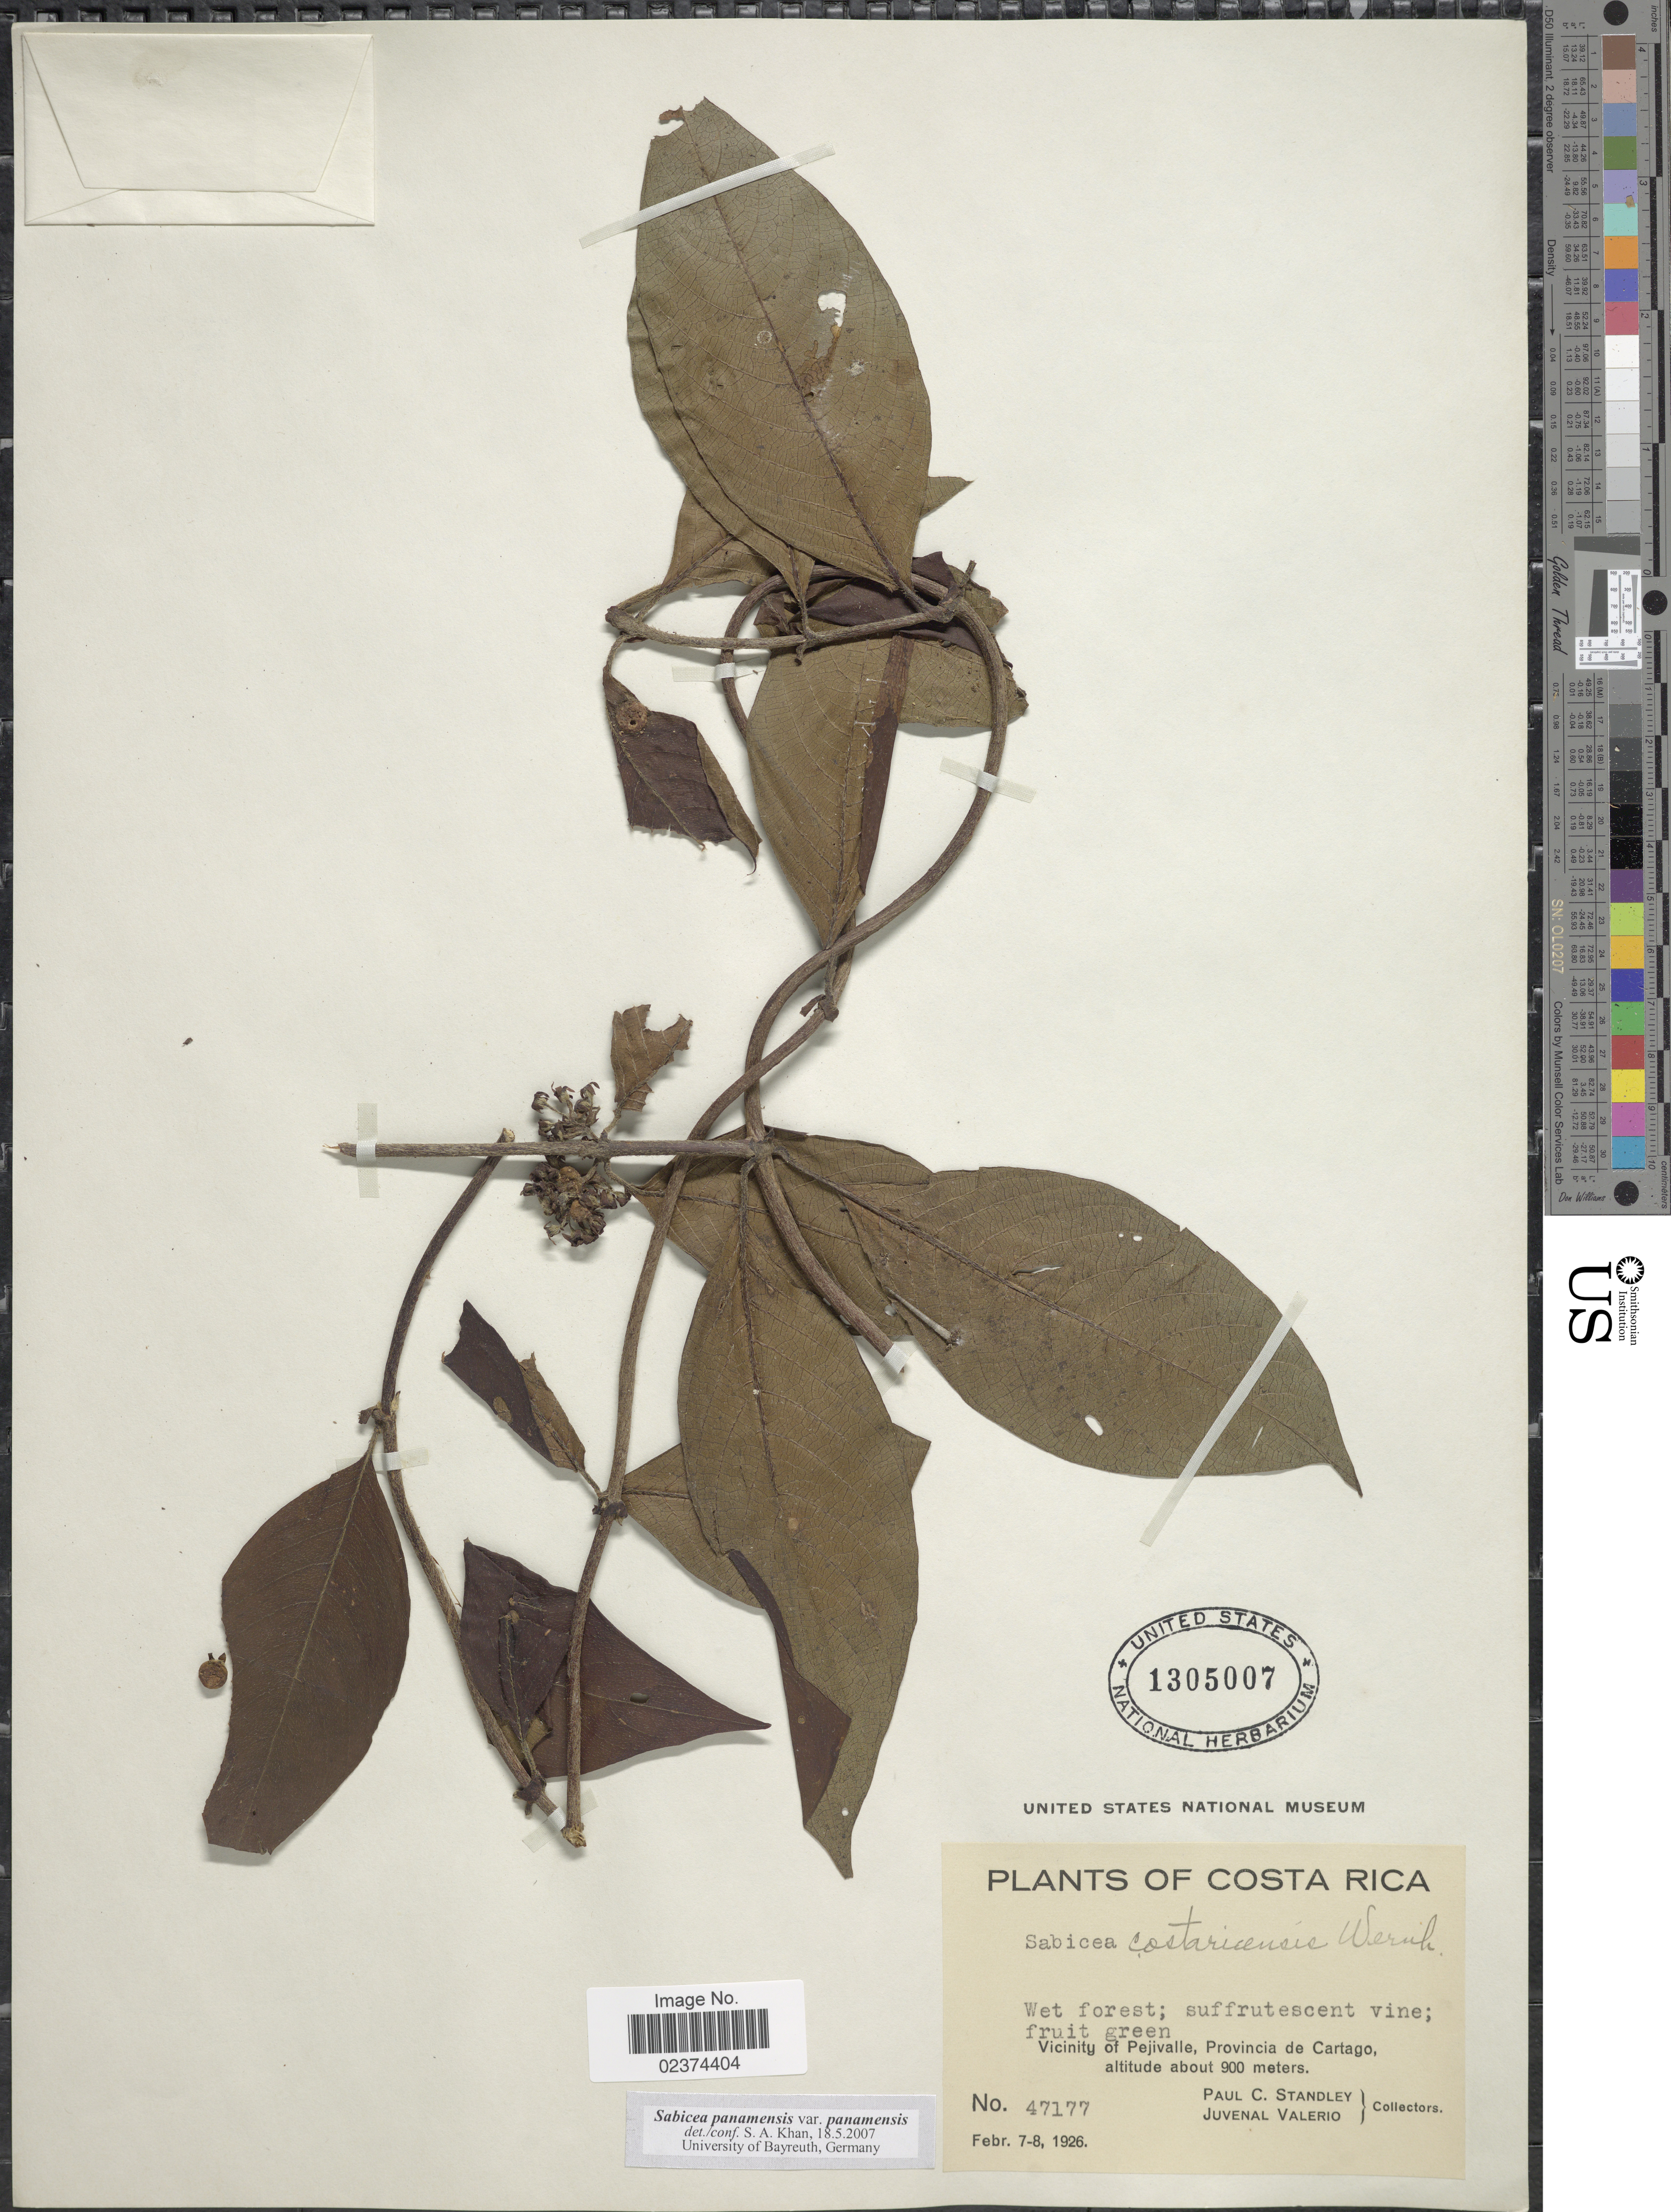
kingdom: Plantae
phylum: Tracheophyta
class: Magnoliopsida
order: Gentianales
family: Rubiaceae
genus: Sabicea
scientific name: Sabicea panamensis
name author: Wernham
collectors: P. C. Standley & J. Valerio R.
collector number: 47177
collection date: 1926-02-07/1926-02-08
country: Costa Rica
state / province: Cartago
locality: Wet forest; Vicinity of Pejivalle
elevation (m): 900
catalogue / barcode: US 1305007